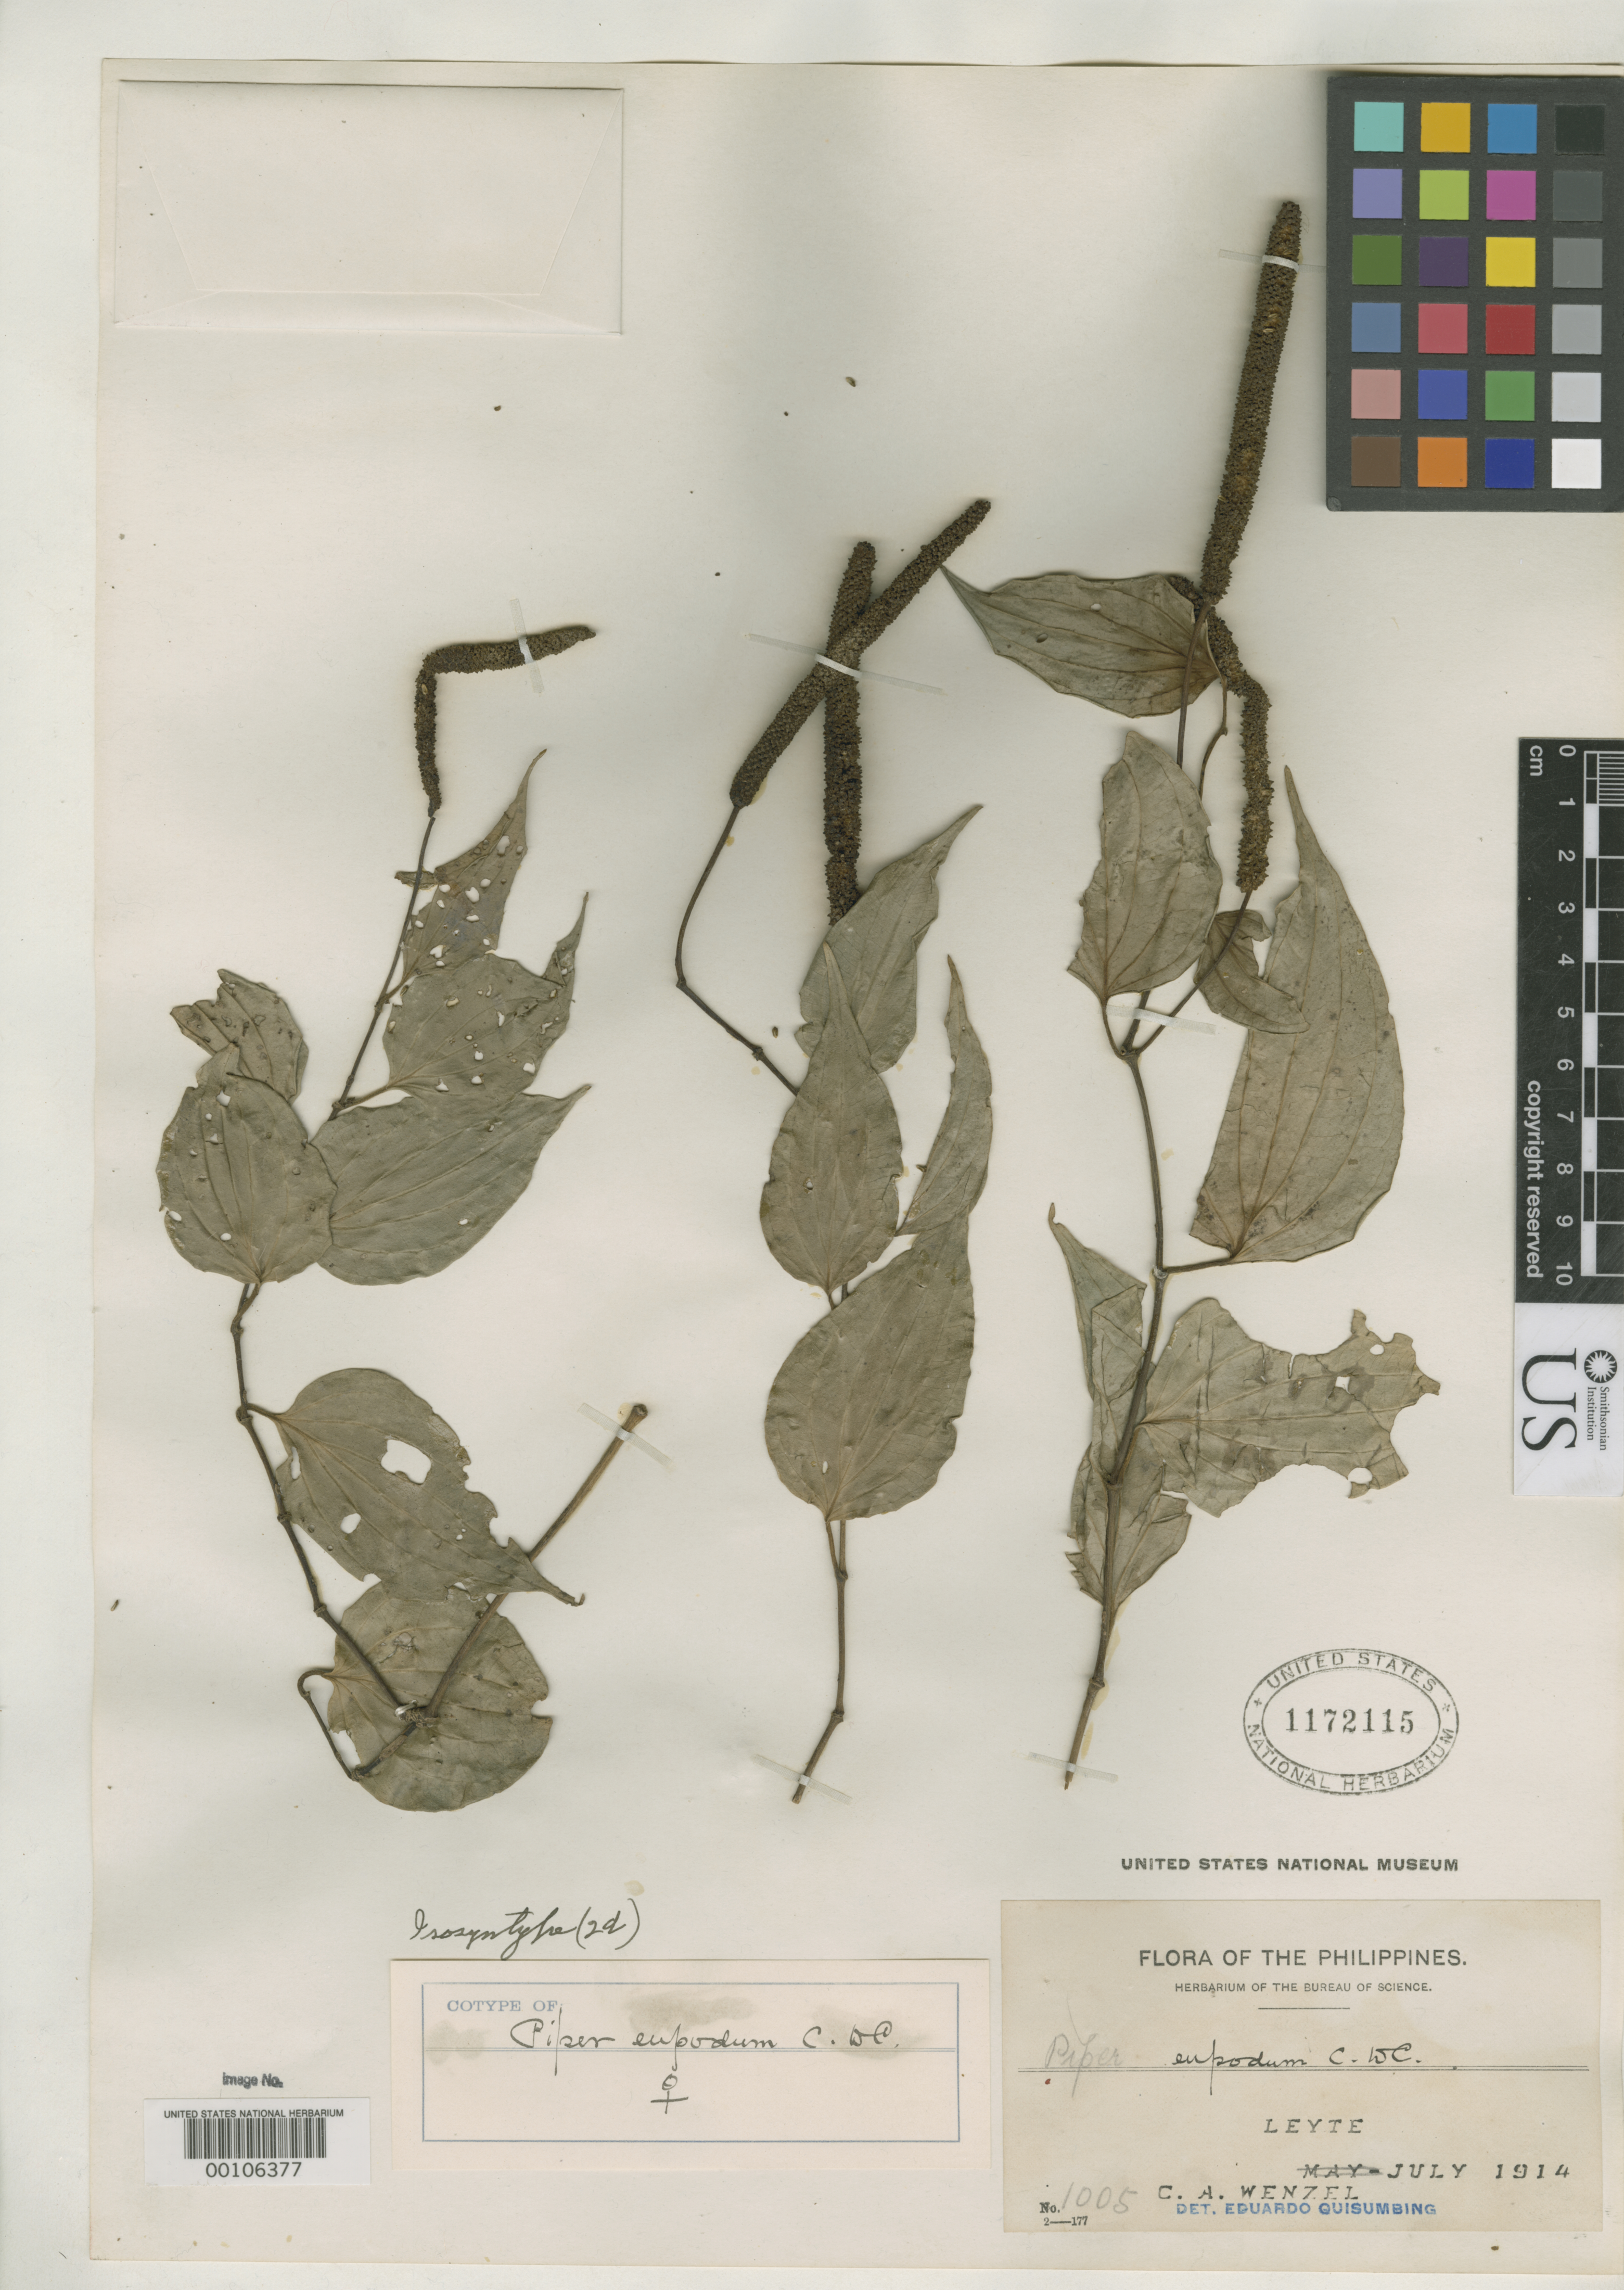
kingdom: Plantae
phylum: Tracheophyta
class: Magnoliopsida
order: Piperales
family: Piperaceae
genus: Piper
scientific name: Piper eupodum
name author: C. DC.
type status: Isosyntype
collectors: C. Wenzel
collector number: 1005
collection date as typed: Jun 1914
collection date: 1914-06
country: Philippines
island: Leyte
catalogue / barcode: US 1172115